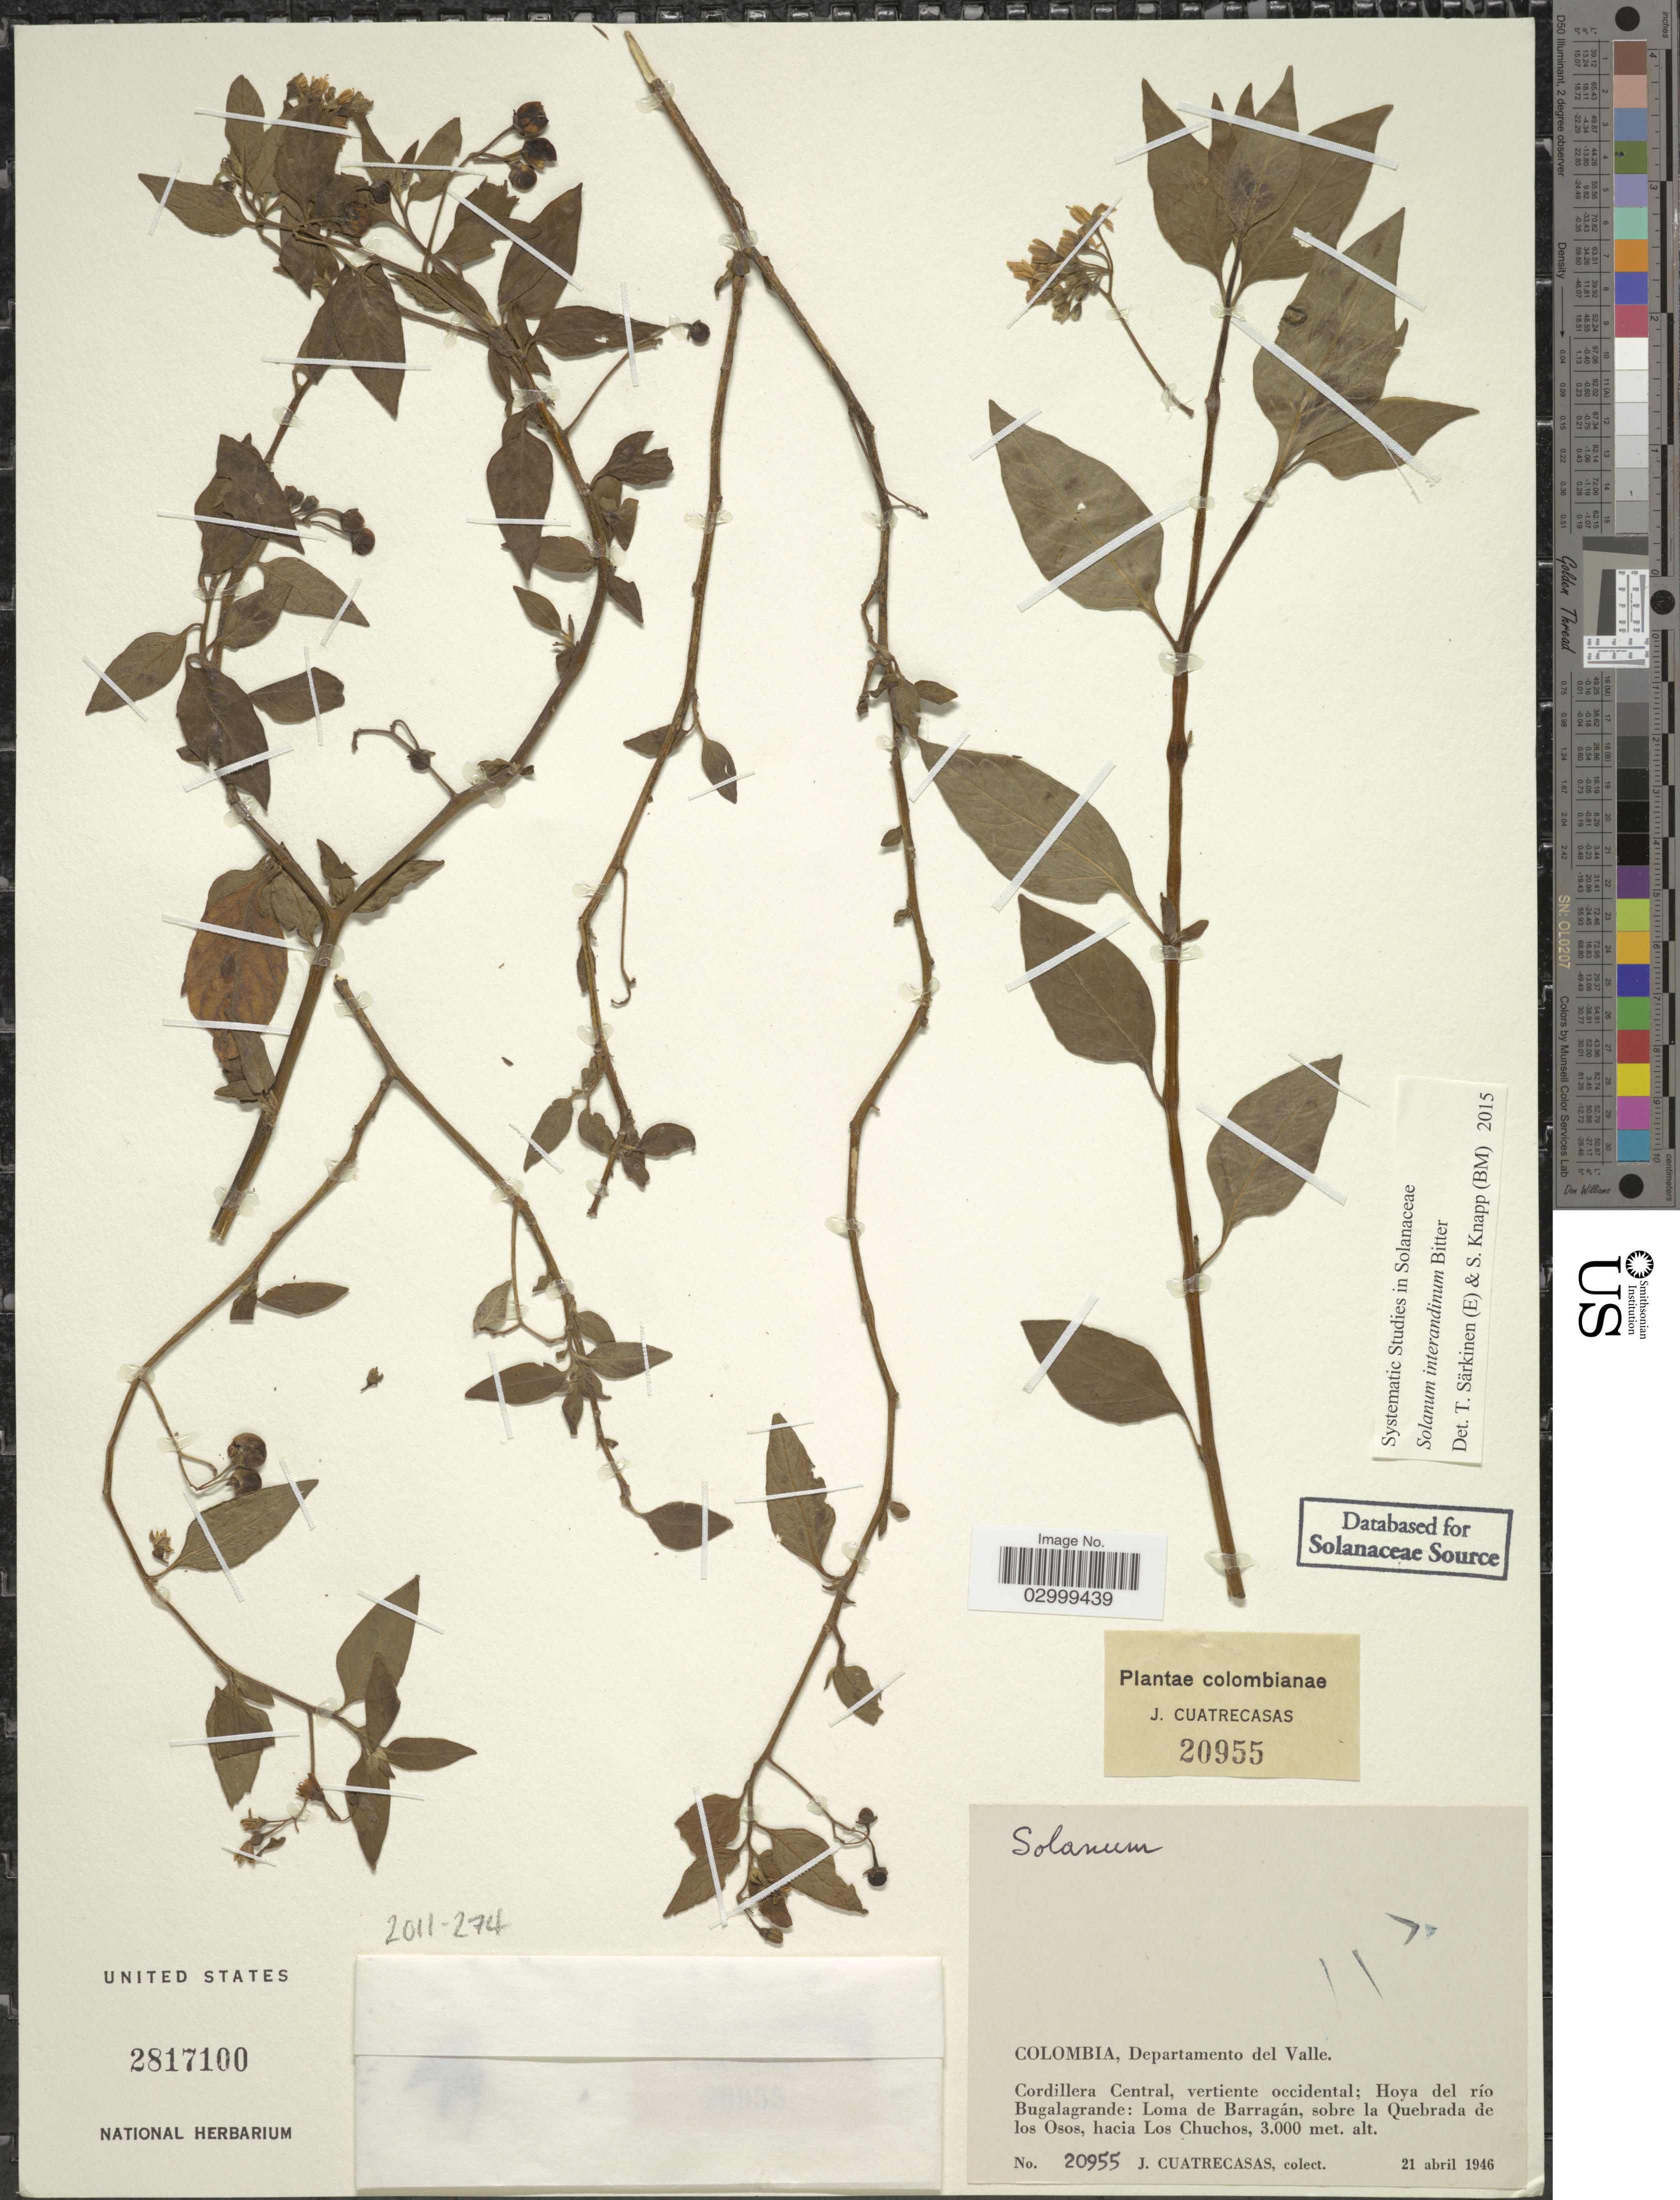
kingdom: Plantae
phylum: Tracheophyta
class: Magnoliopsida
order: Solanales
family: Solanaceae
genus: Solanum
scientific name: Solanum interandinum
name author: Bitter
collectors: J. Cuatrecasas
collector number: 20955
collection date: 1946-04-21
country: Colombia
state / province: Valle del Cauca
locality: Departamento del Valle. Cordillera Central, vertiente occidental; Hoya del río Bugalagrande: Loma de Barragán, sobre la Quebrada de los Osos, hacia Los Chuchos.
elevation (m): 3000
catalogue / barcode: US 2817100